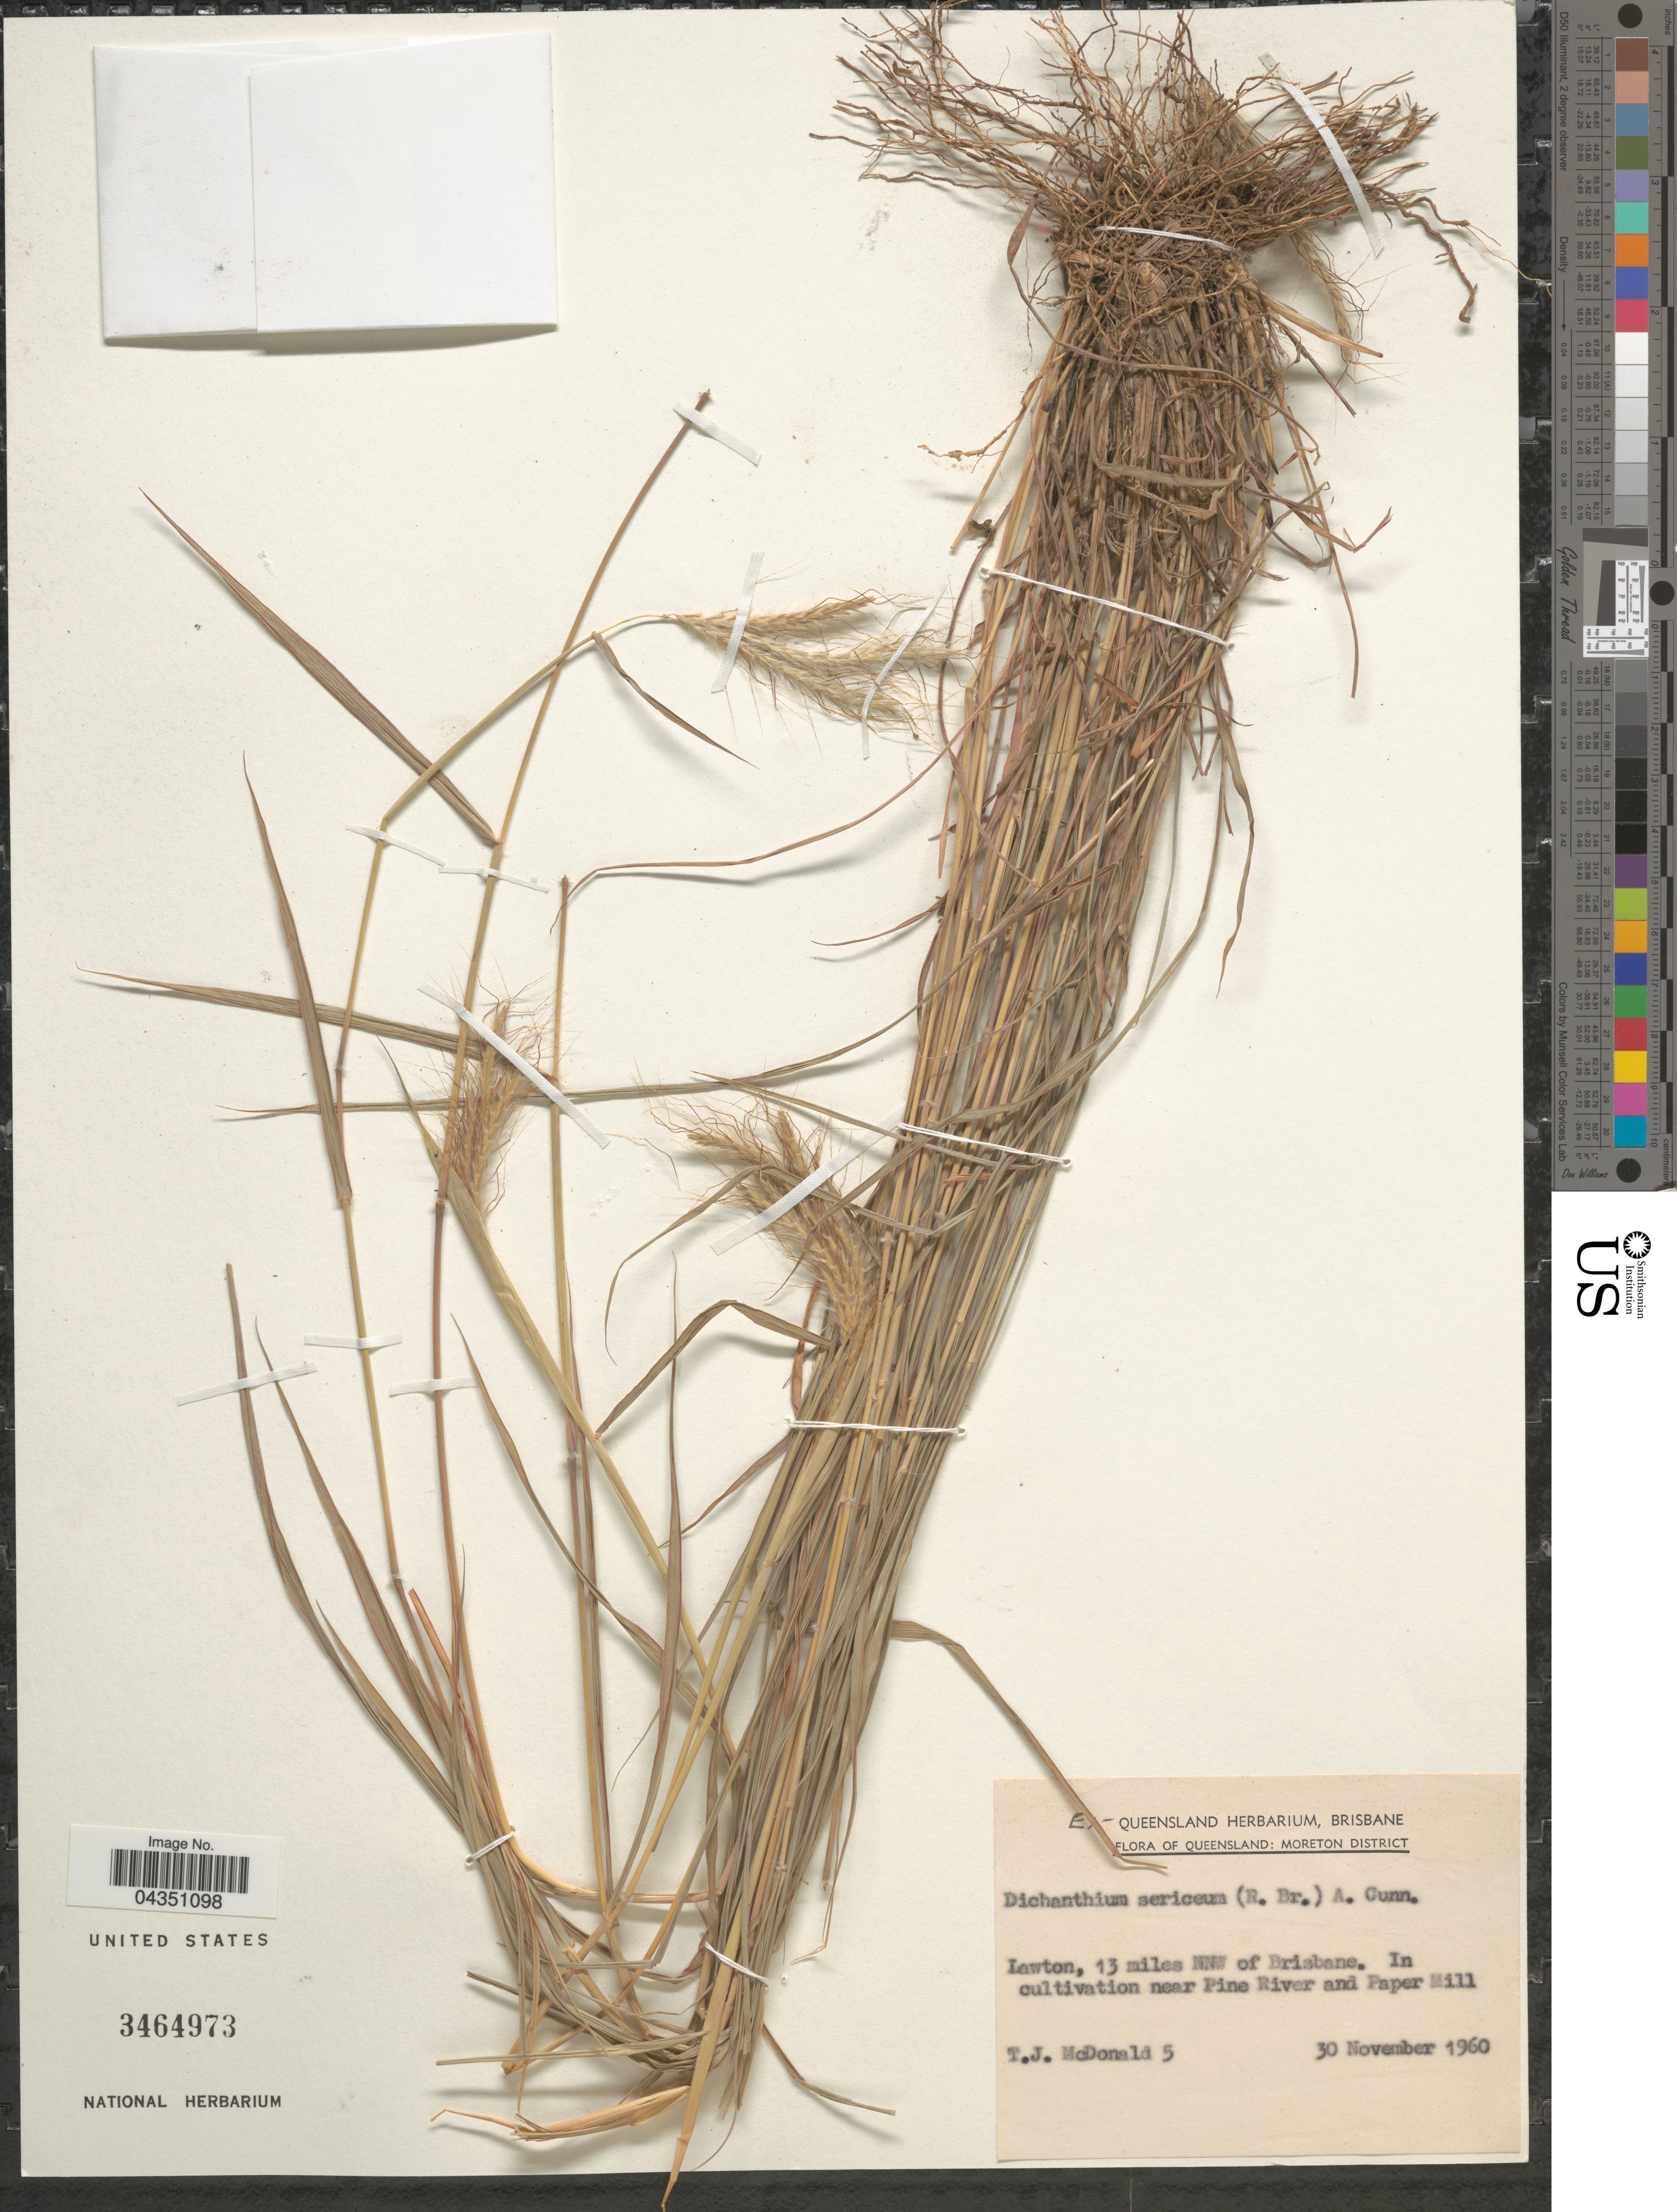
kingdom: Plantae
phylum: Tracheophyta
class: Liliopsida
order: Poales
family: Poaceae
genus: Dichanthium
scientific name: Dichanthium sericeum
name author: (R. Br.) A. Camus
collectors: T. McDonald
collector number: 5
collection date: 1960-11-30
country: Australia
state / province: Queensland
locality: Moreton District. Lawton, 13 miles NNW of Brisbane. Near Pine River and Paper Hill.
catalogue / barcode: US 3464973